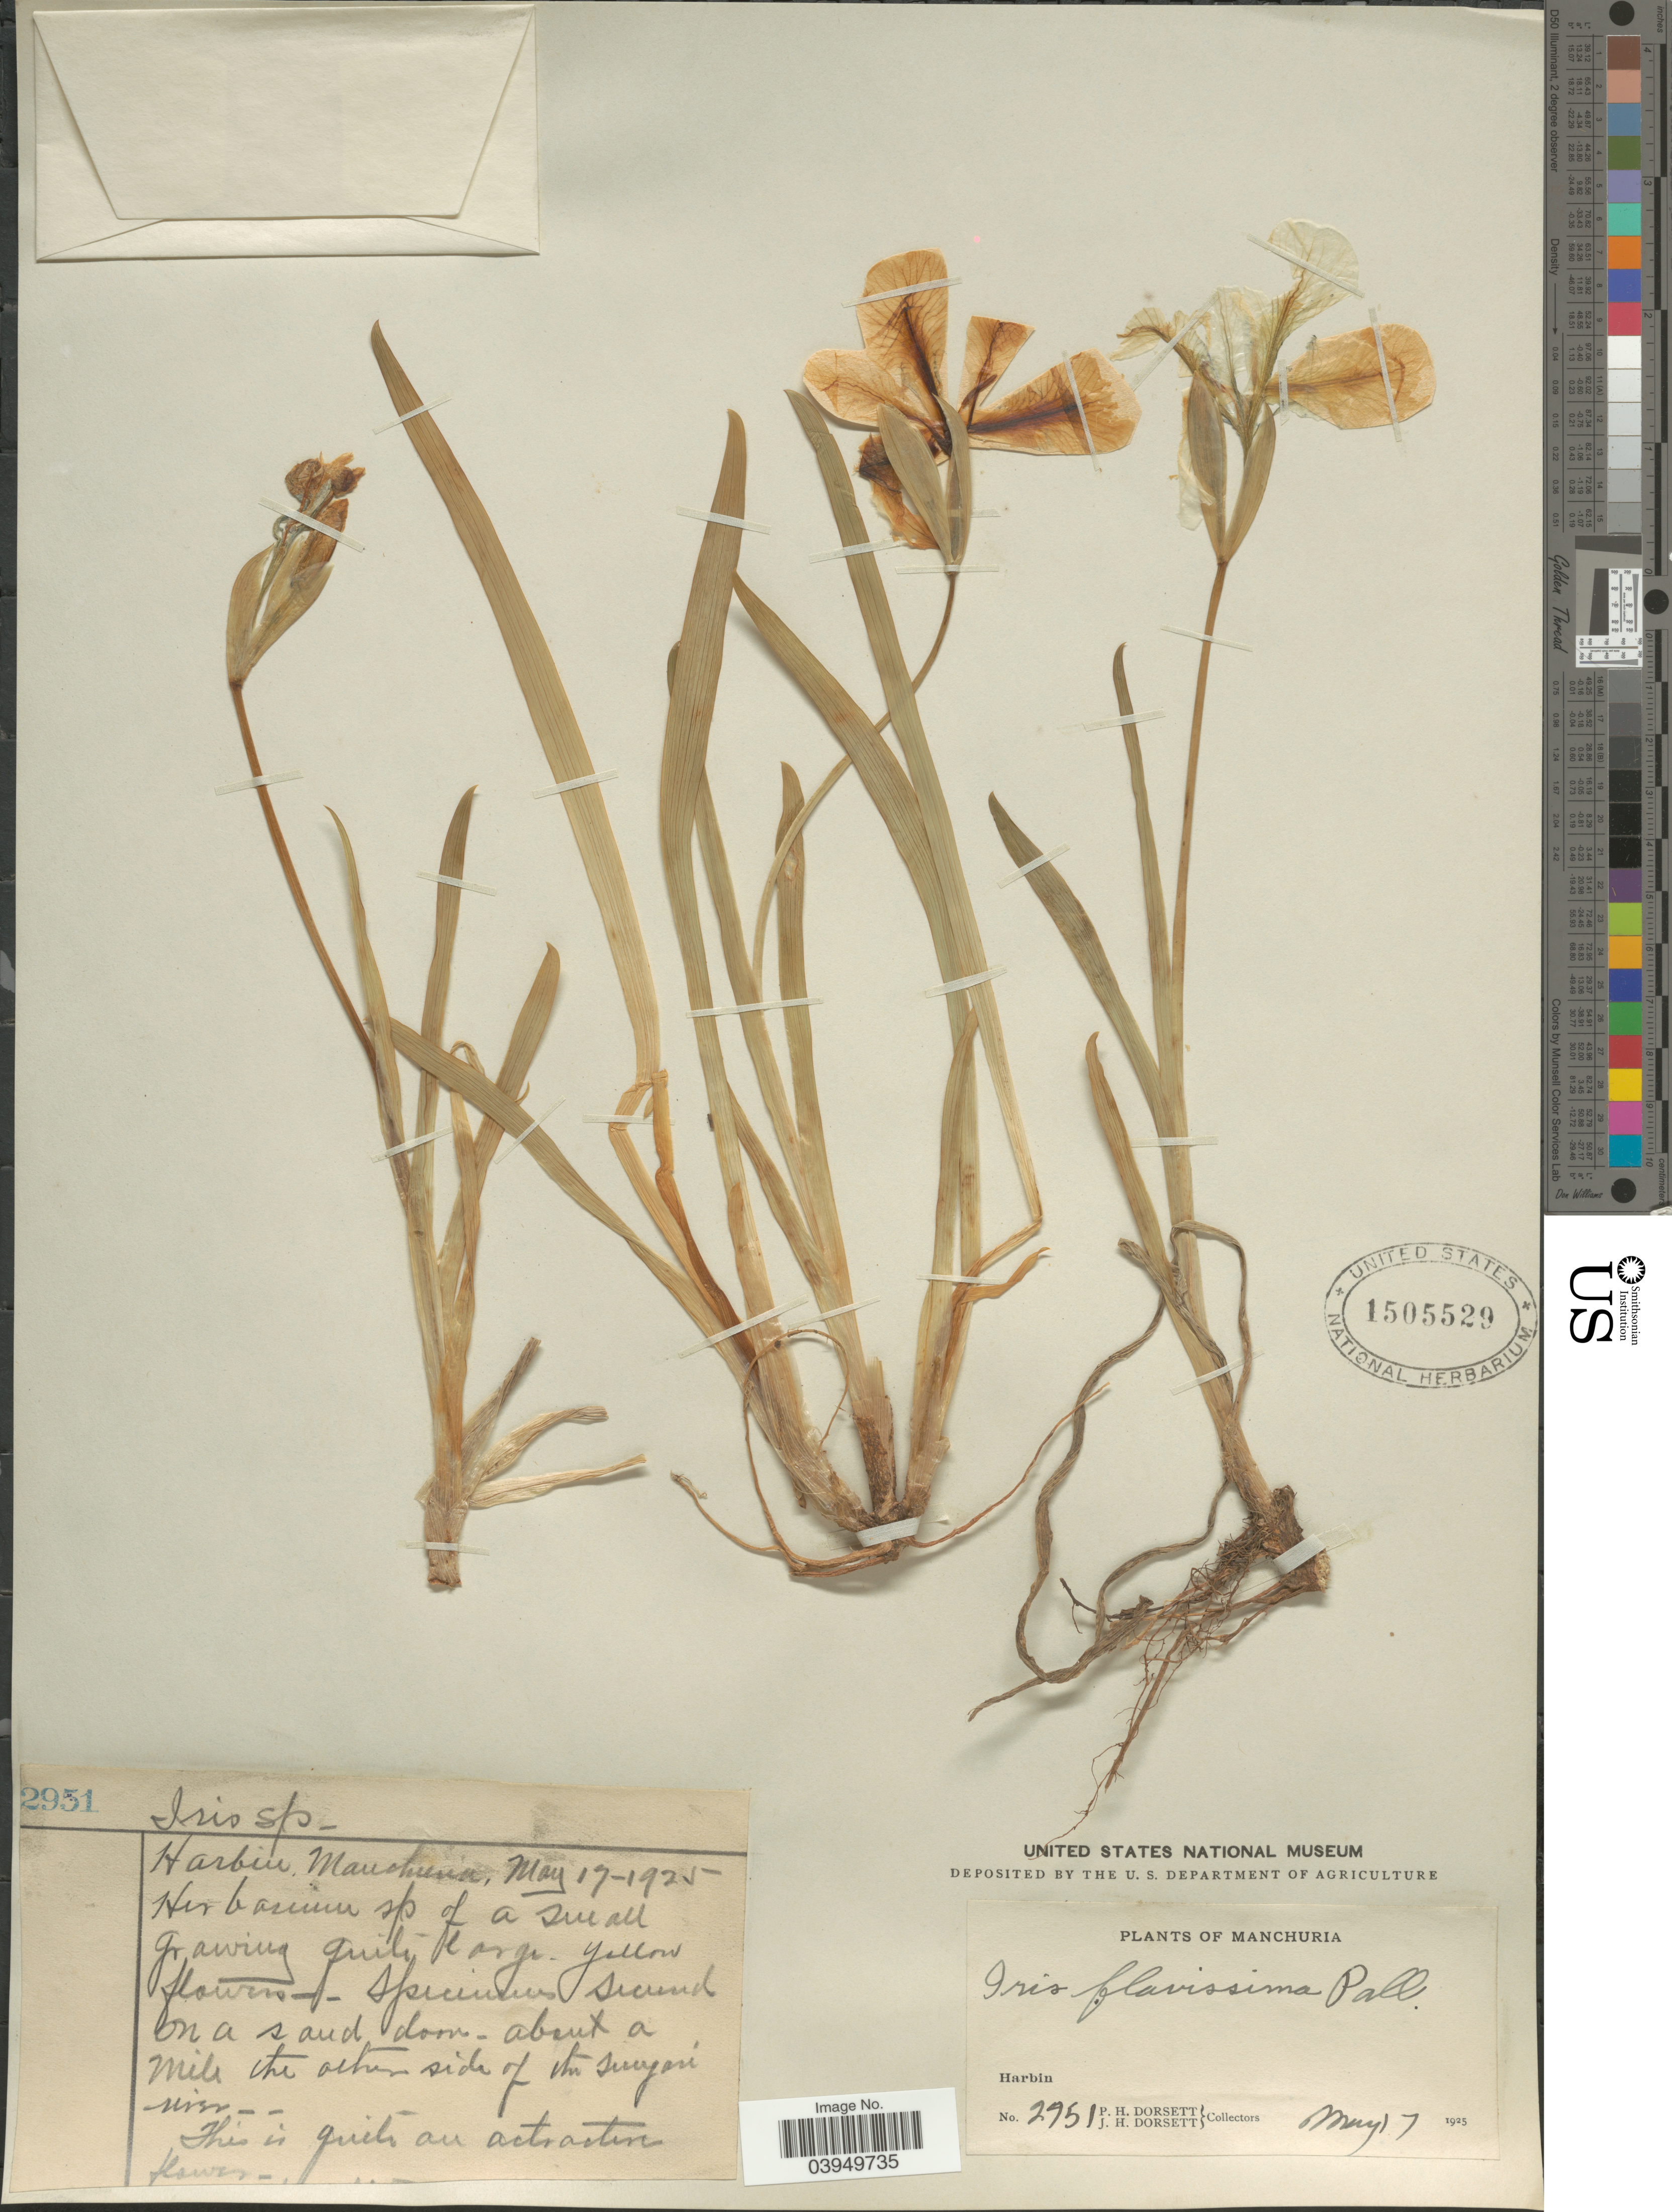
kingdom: Plantae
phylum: Tracheophyta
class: Liliopsida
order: Asparagales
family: Iridaceae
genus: Iris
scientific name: Iris flavissima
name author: Pall.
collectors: P. H. Dorsett & J. Dorsett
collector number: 2751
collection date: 1925-05-17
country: China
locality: Manchuria. Harbin. About a mile the other side of the Sungari river.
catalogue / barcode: US 1505529